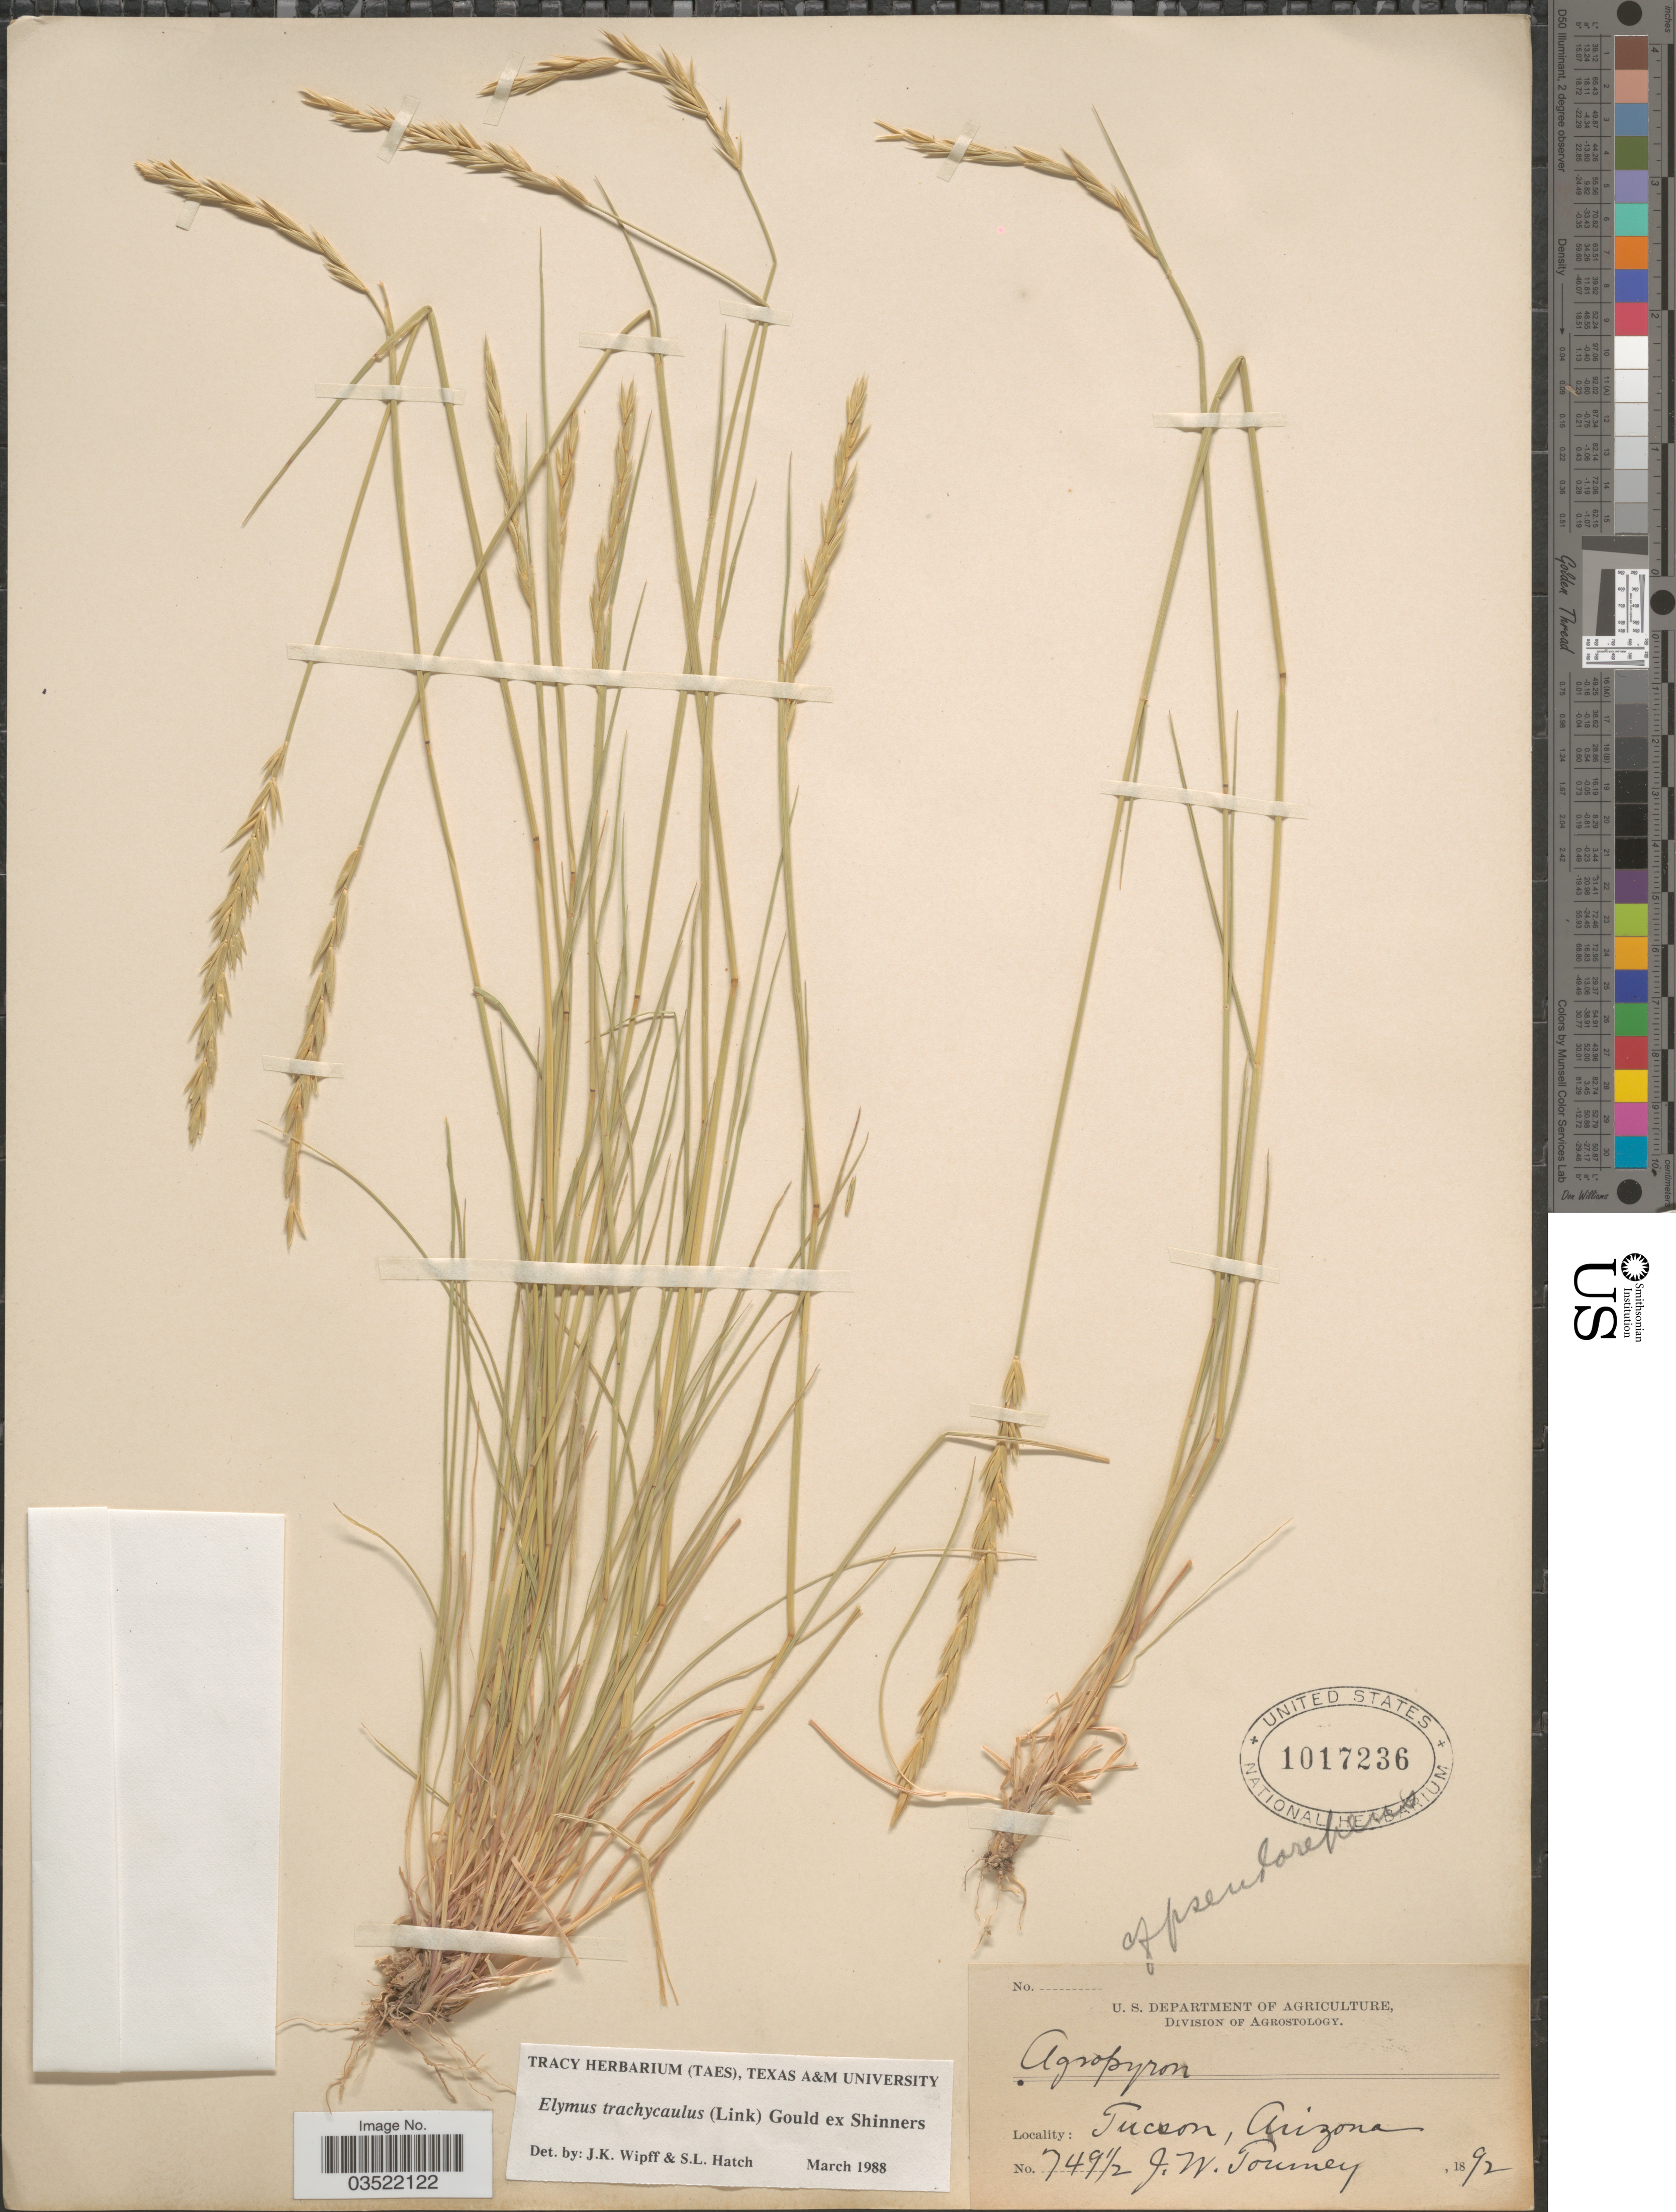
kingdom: Plantae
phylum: Tracheophyta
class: Liliopsida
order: Poales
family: Poaceae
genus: Elymus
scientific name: Elymus trachycaulus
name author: (Link) Gould ex Shinners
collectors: J. W. Toumey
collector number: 749½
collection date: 1892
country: United States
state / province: Arizona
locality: Tucson.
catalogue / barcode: US 1017236